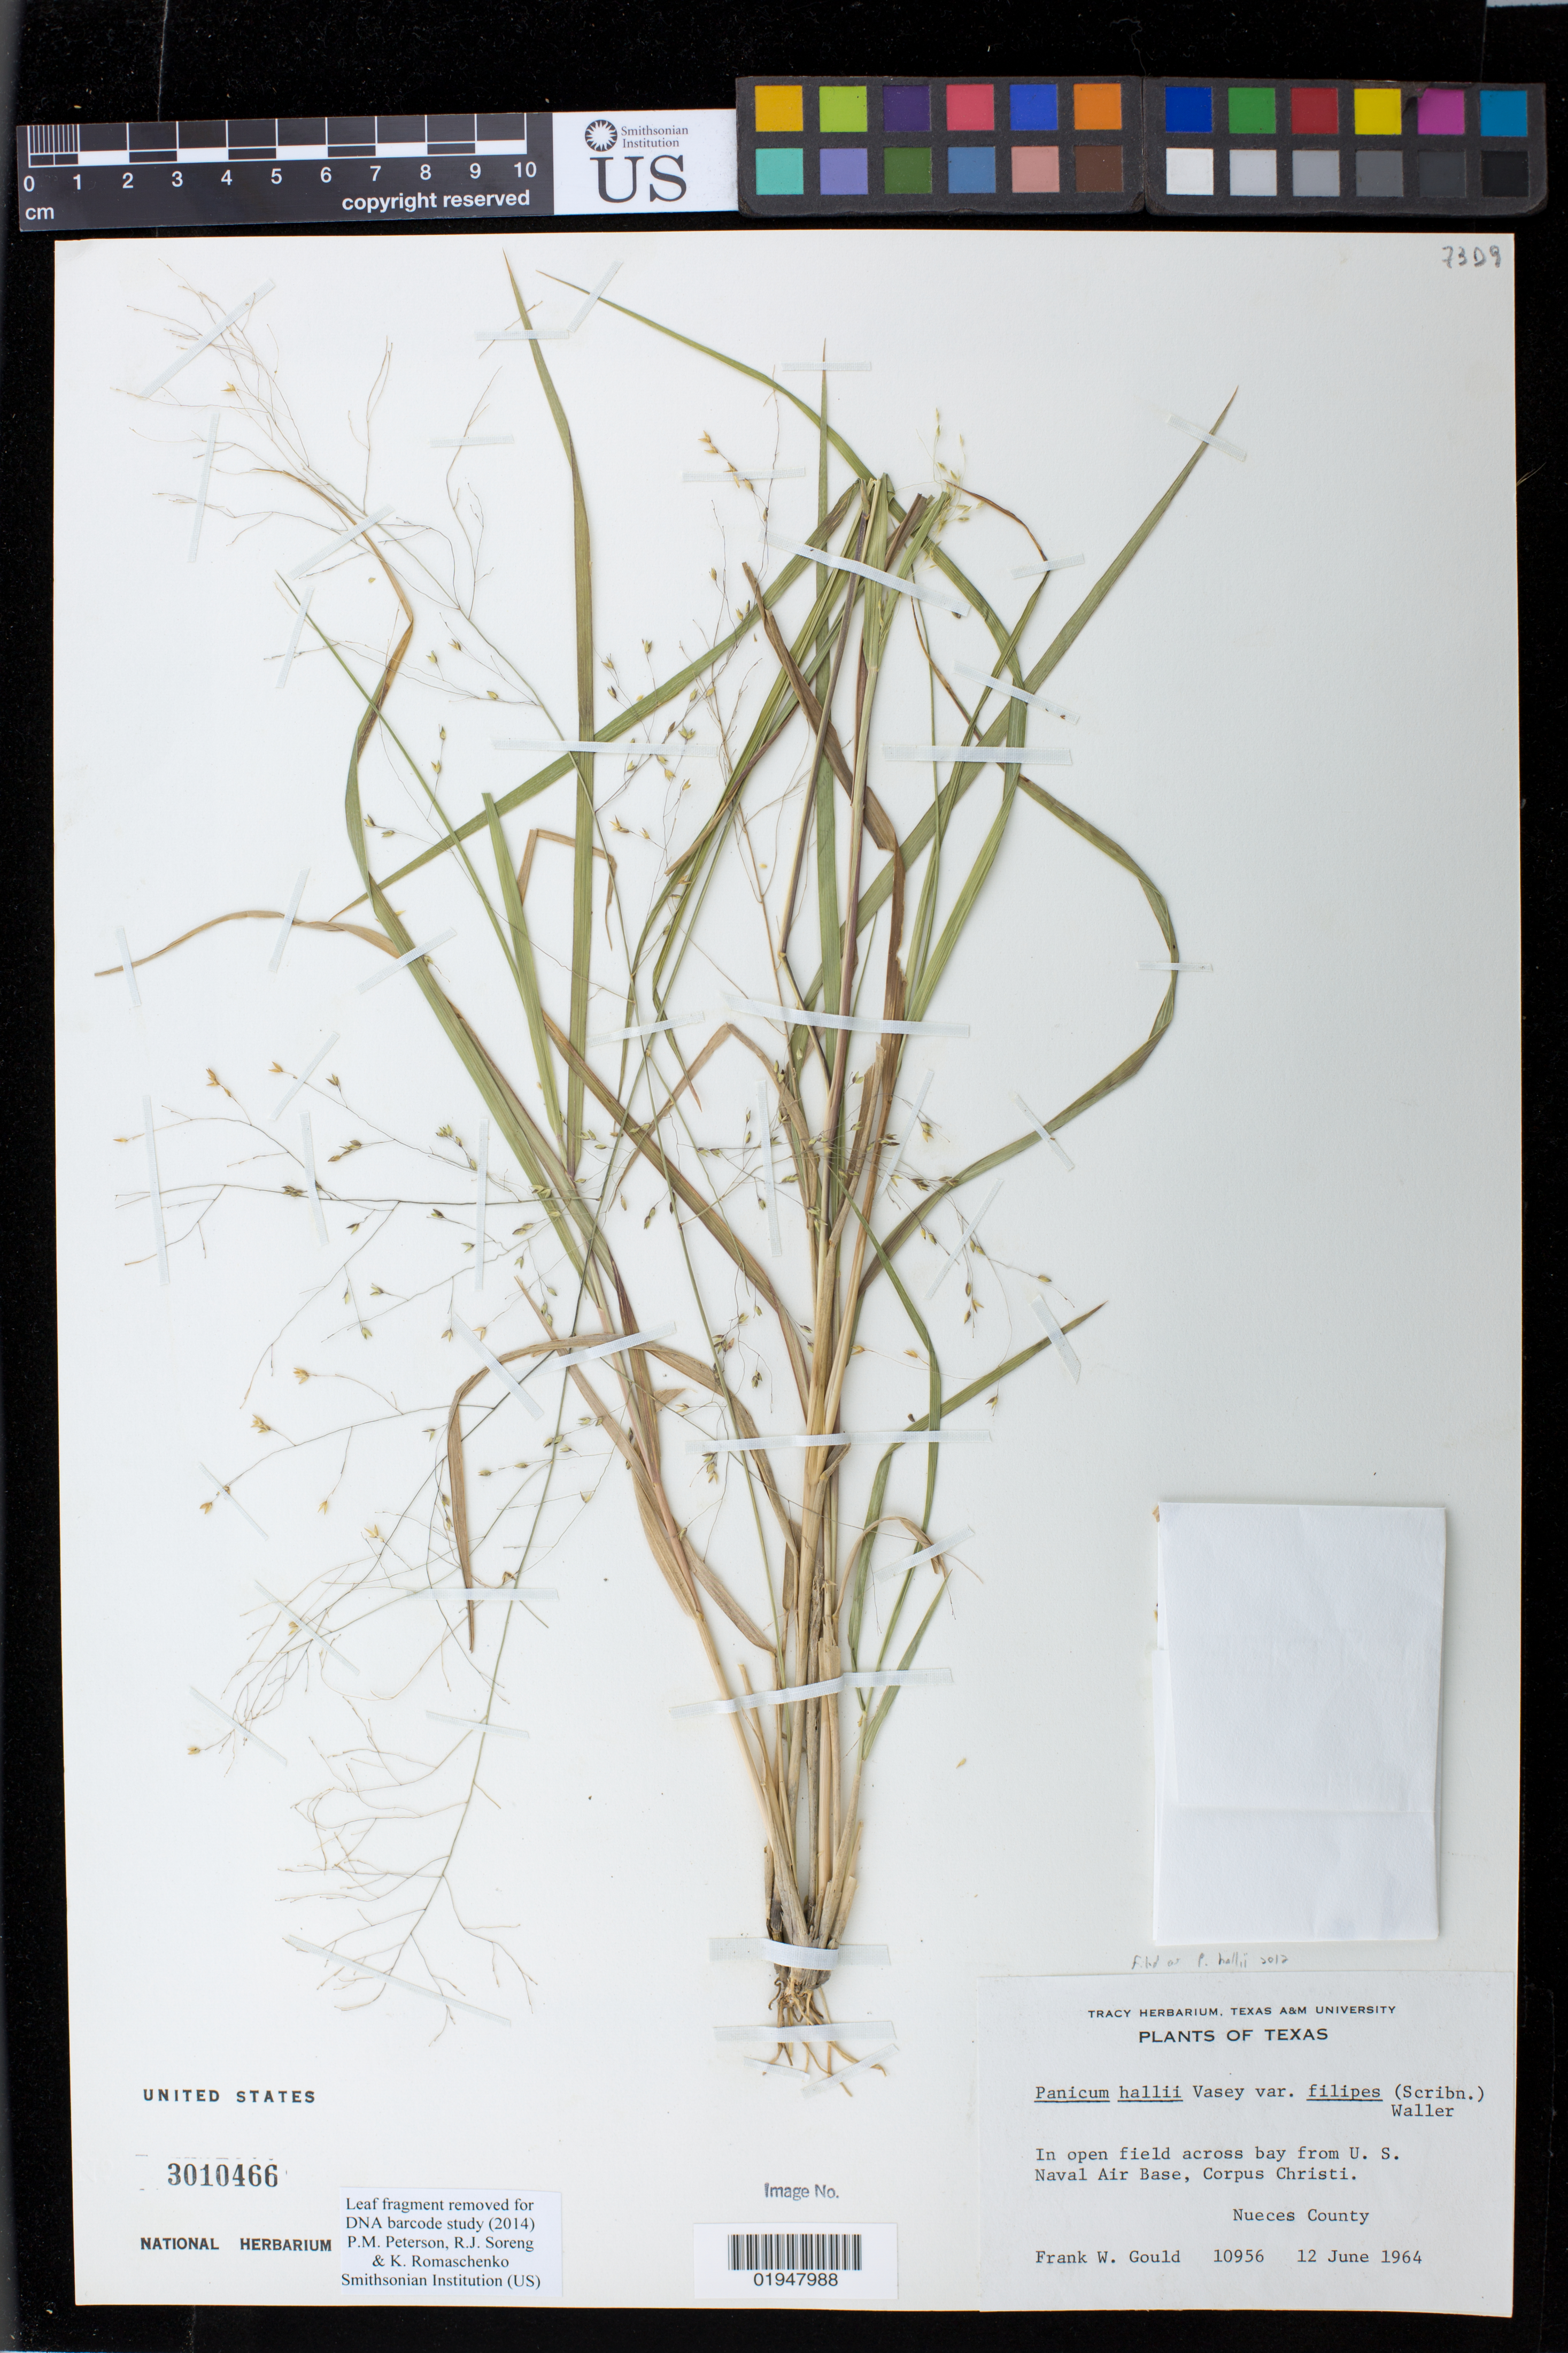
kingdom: Plantae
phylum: Tracheophyta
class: Liliopsida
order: Poales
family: Poaceae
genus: Panicum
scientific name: Panicum hallii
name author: Vasey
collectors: F. W. Gould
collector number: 10956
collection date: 1964-06-12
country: United States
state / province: Texas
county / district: Nueces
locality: In open field across bay from U. S. Naval Air Base, Corpus Christi.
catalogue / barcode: US 3010466